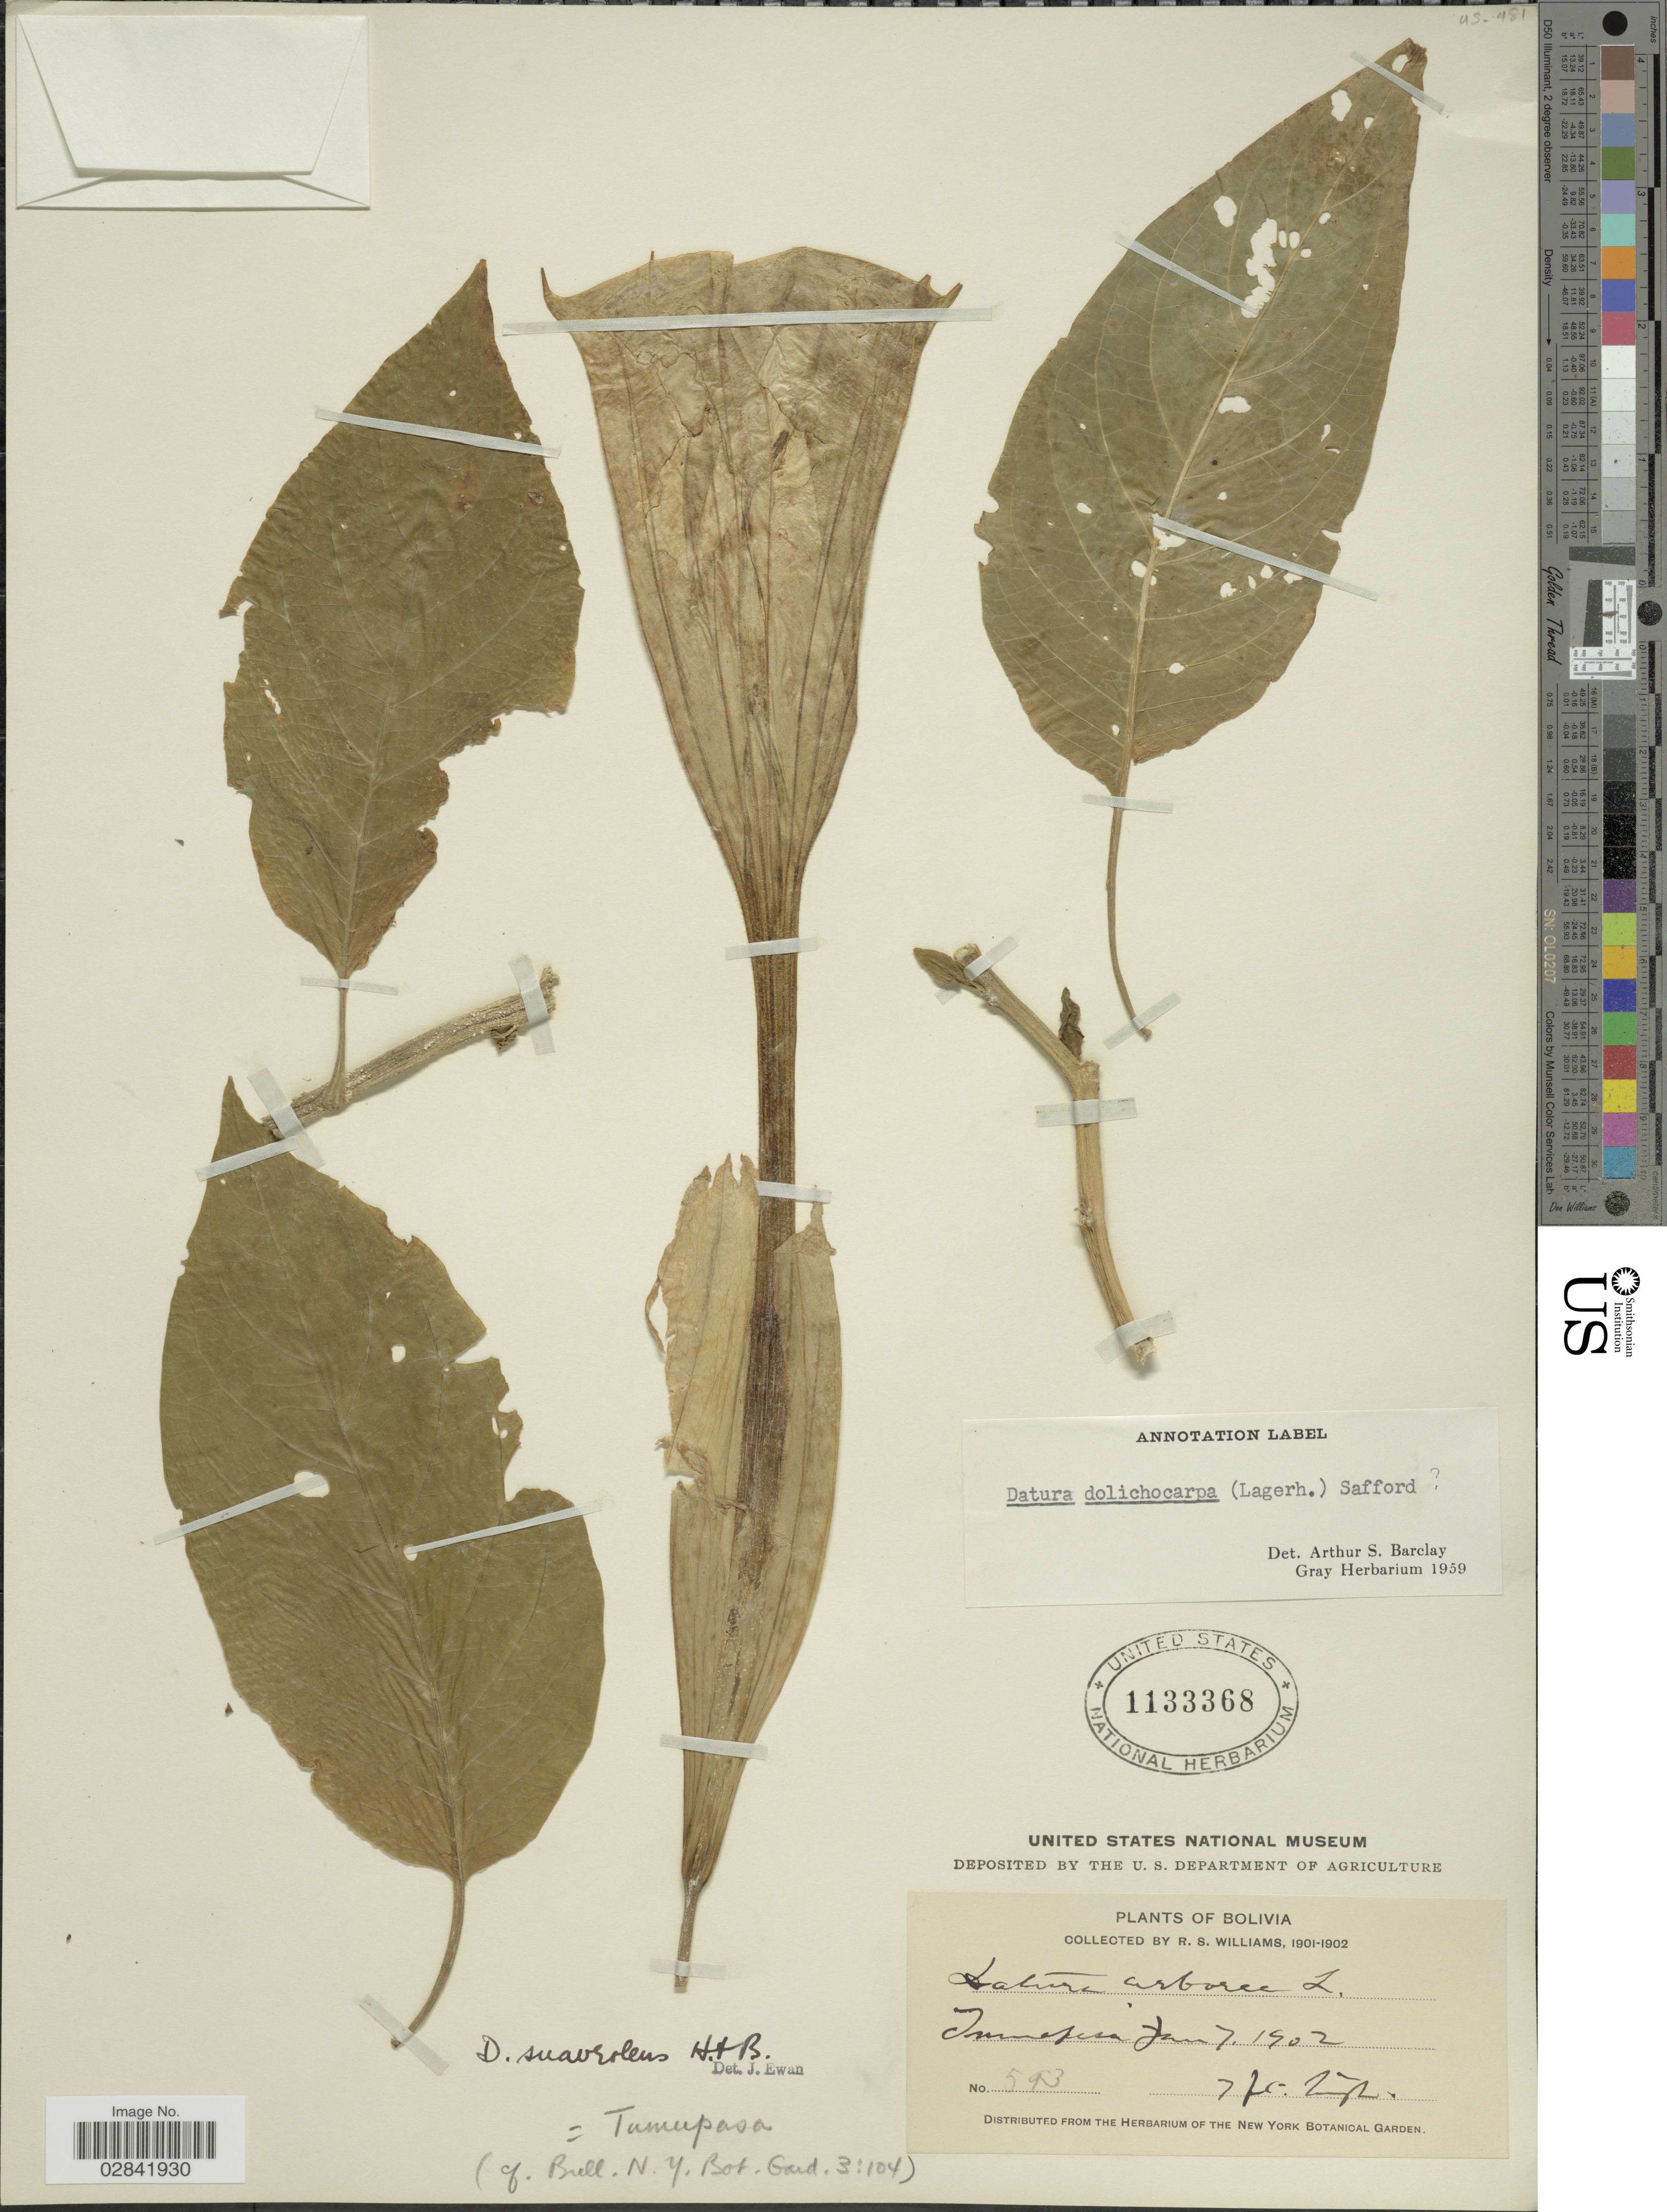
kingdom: Plantae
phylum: Tracheophyta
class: Magnoliopsida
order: Solanales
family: Solanaceae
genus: Brugmansia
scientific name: Brugmansia x insignis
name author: (Barb. Rodr.) Lockwood ex R.E. Schult.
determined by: (US) Smithsonian Institution - National Museum of Natural History - Department of Botany (UNITED STATES)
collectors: R. S. Williams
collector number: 593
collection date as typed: Jan 7, 1902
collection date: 1902-01-07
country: Bolivia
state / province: La Paz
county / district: Iturralde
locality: Tumupasa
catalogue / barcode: US 1133368